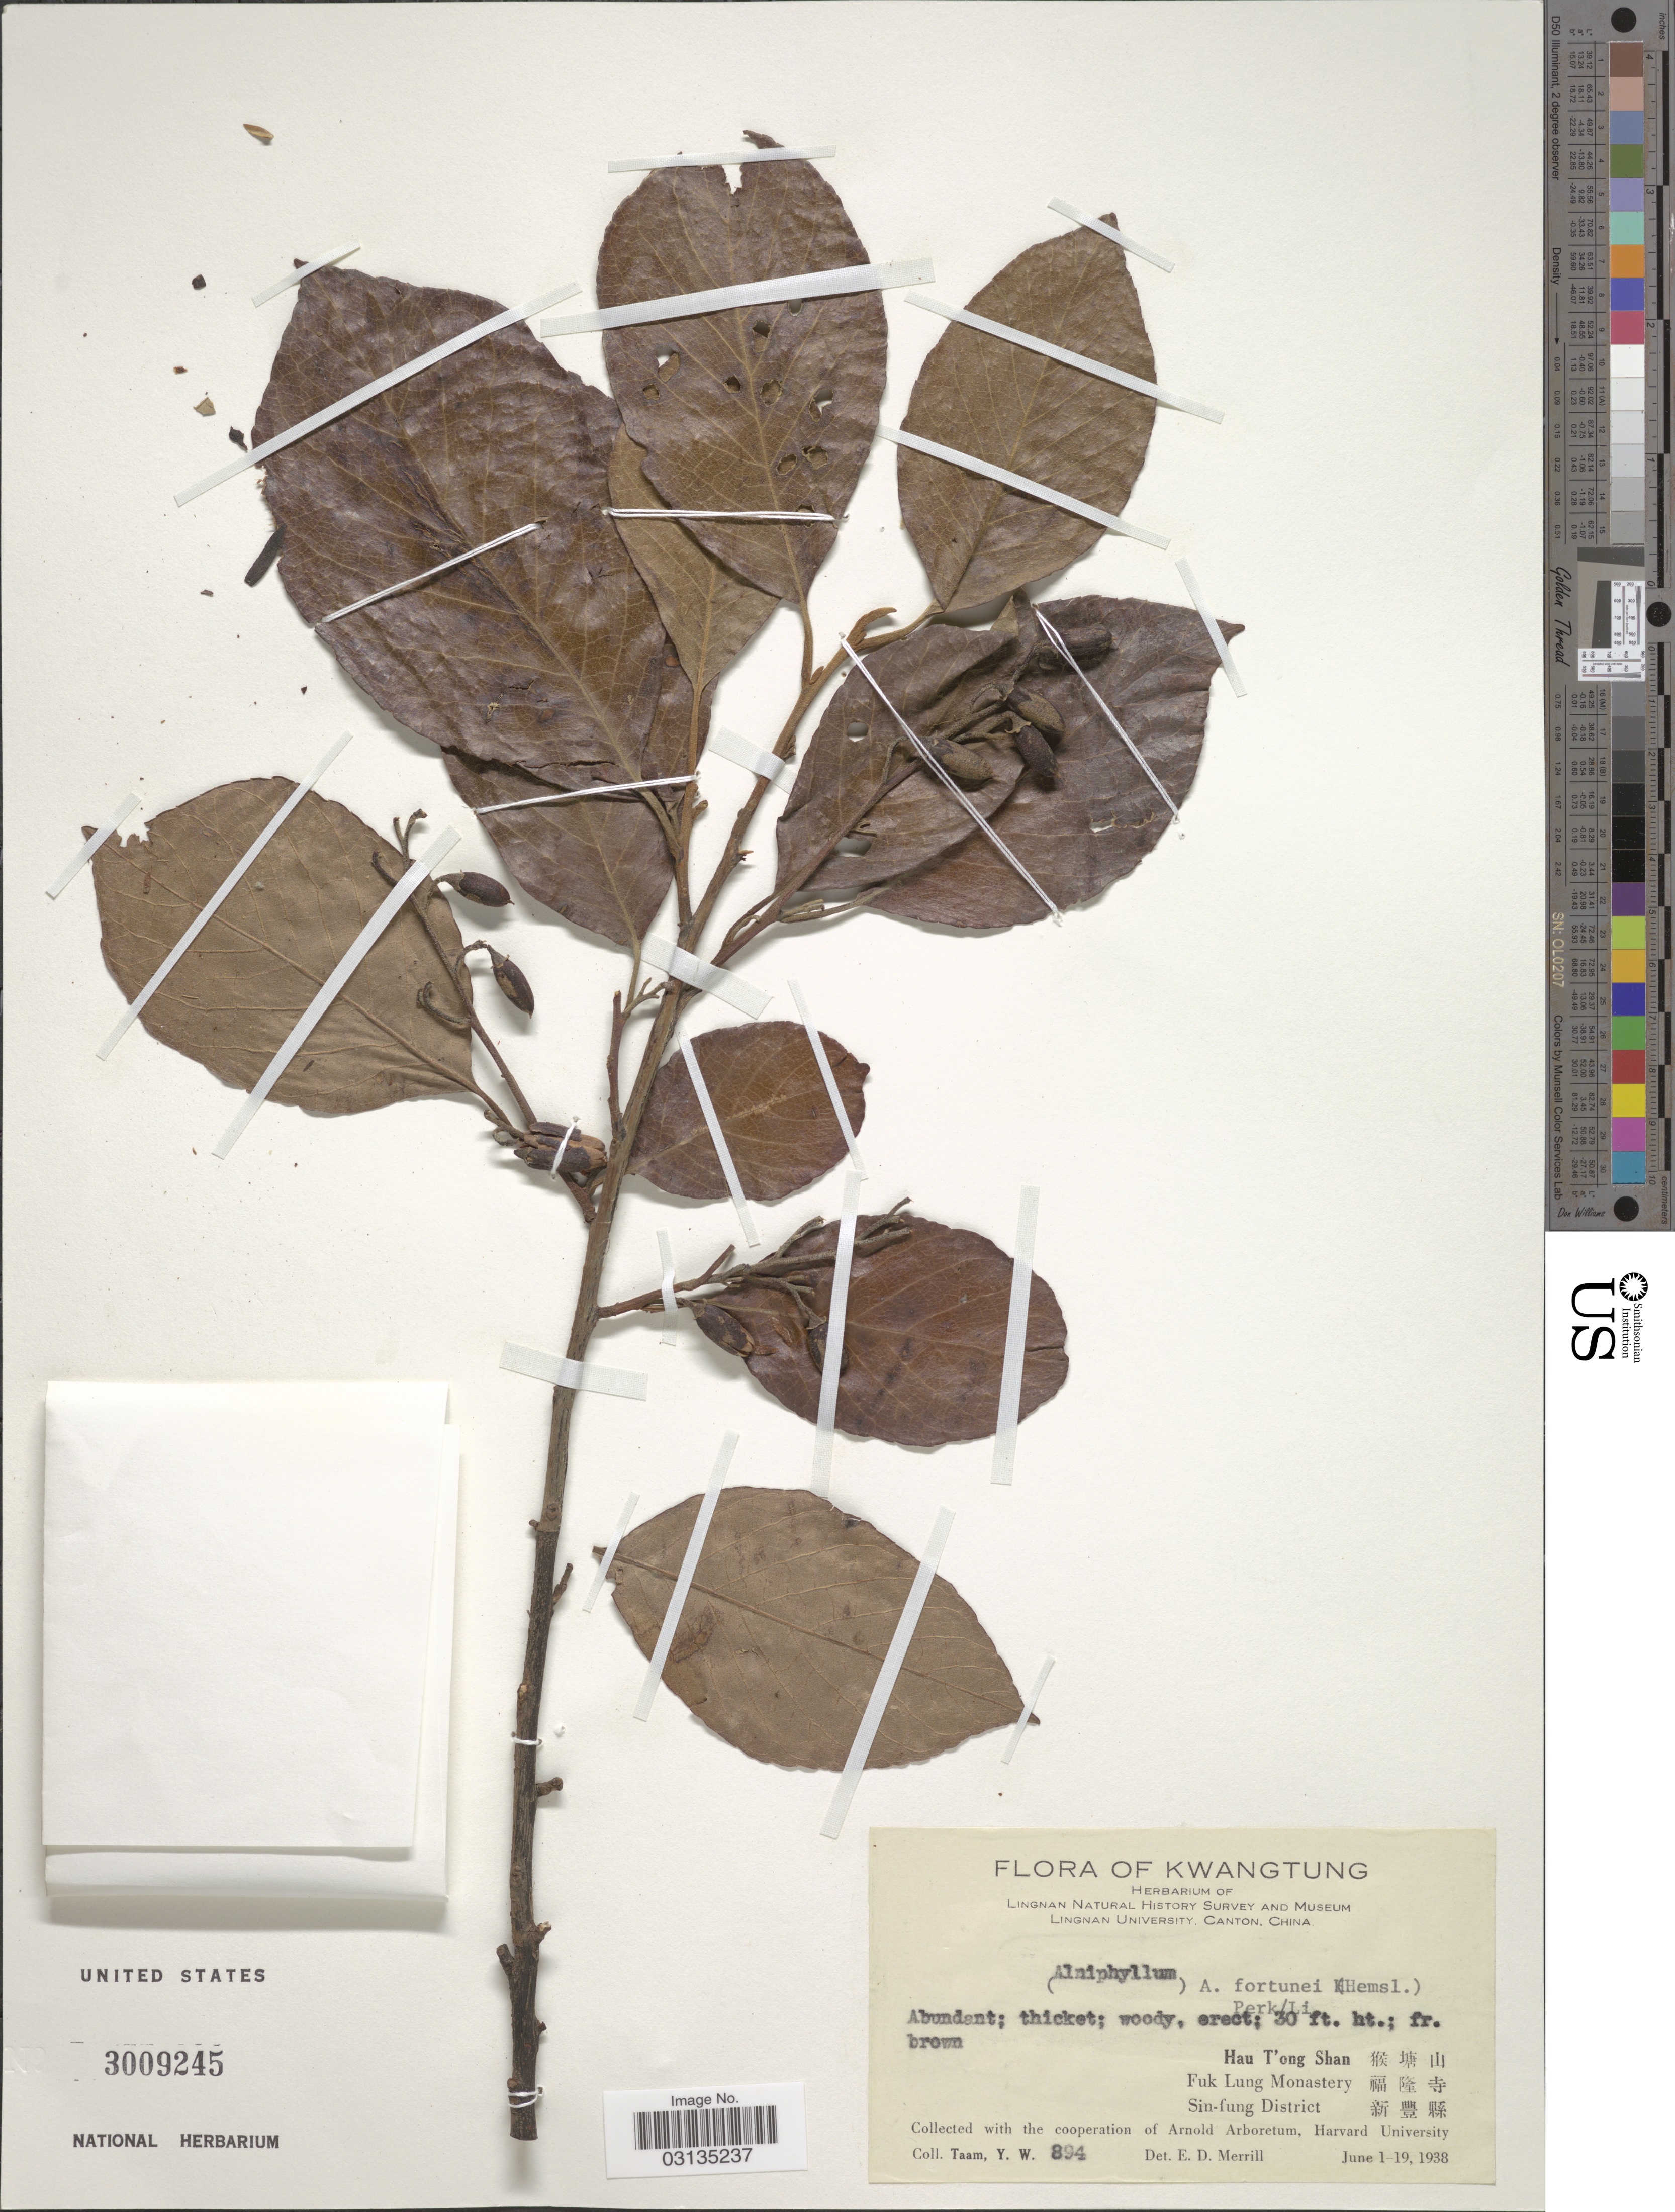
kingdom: Plantae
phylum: Tracheophyta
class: Magnoliopsida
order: Ericales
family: Styracaceae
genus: Alniphyllum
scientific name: Alniphyllum fortunei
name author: (Hemsl.) Makino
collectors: Y. W. Taam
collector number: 894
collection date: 1938-06-01/1938-06-19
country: China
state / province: Guangdong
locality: Kwangtung, Hau T'ong Shan, Fuk Lung Monastery, Sin-fung District.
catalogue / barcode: US 3009245